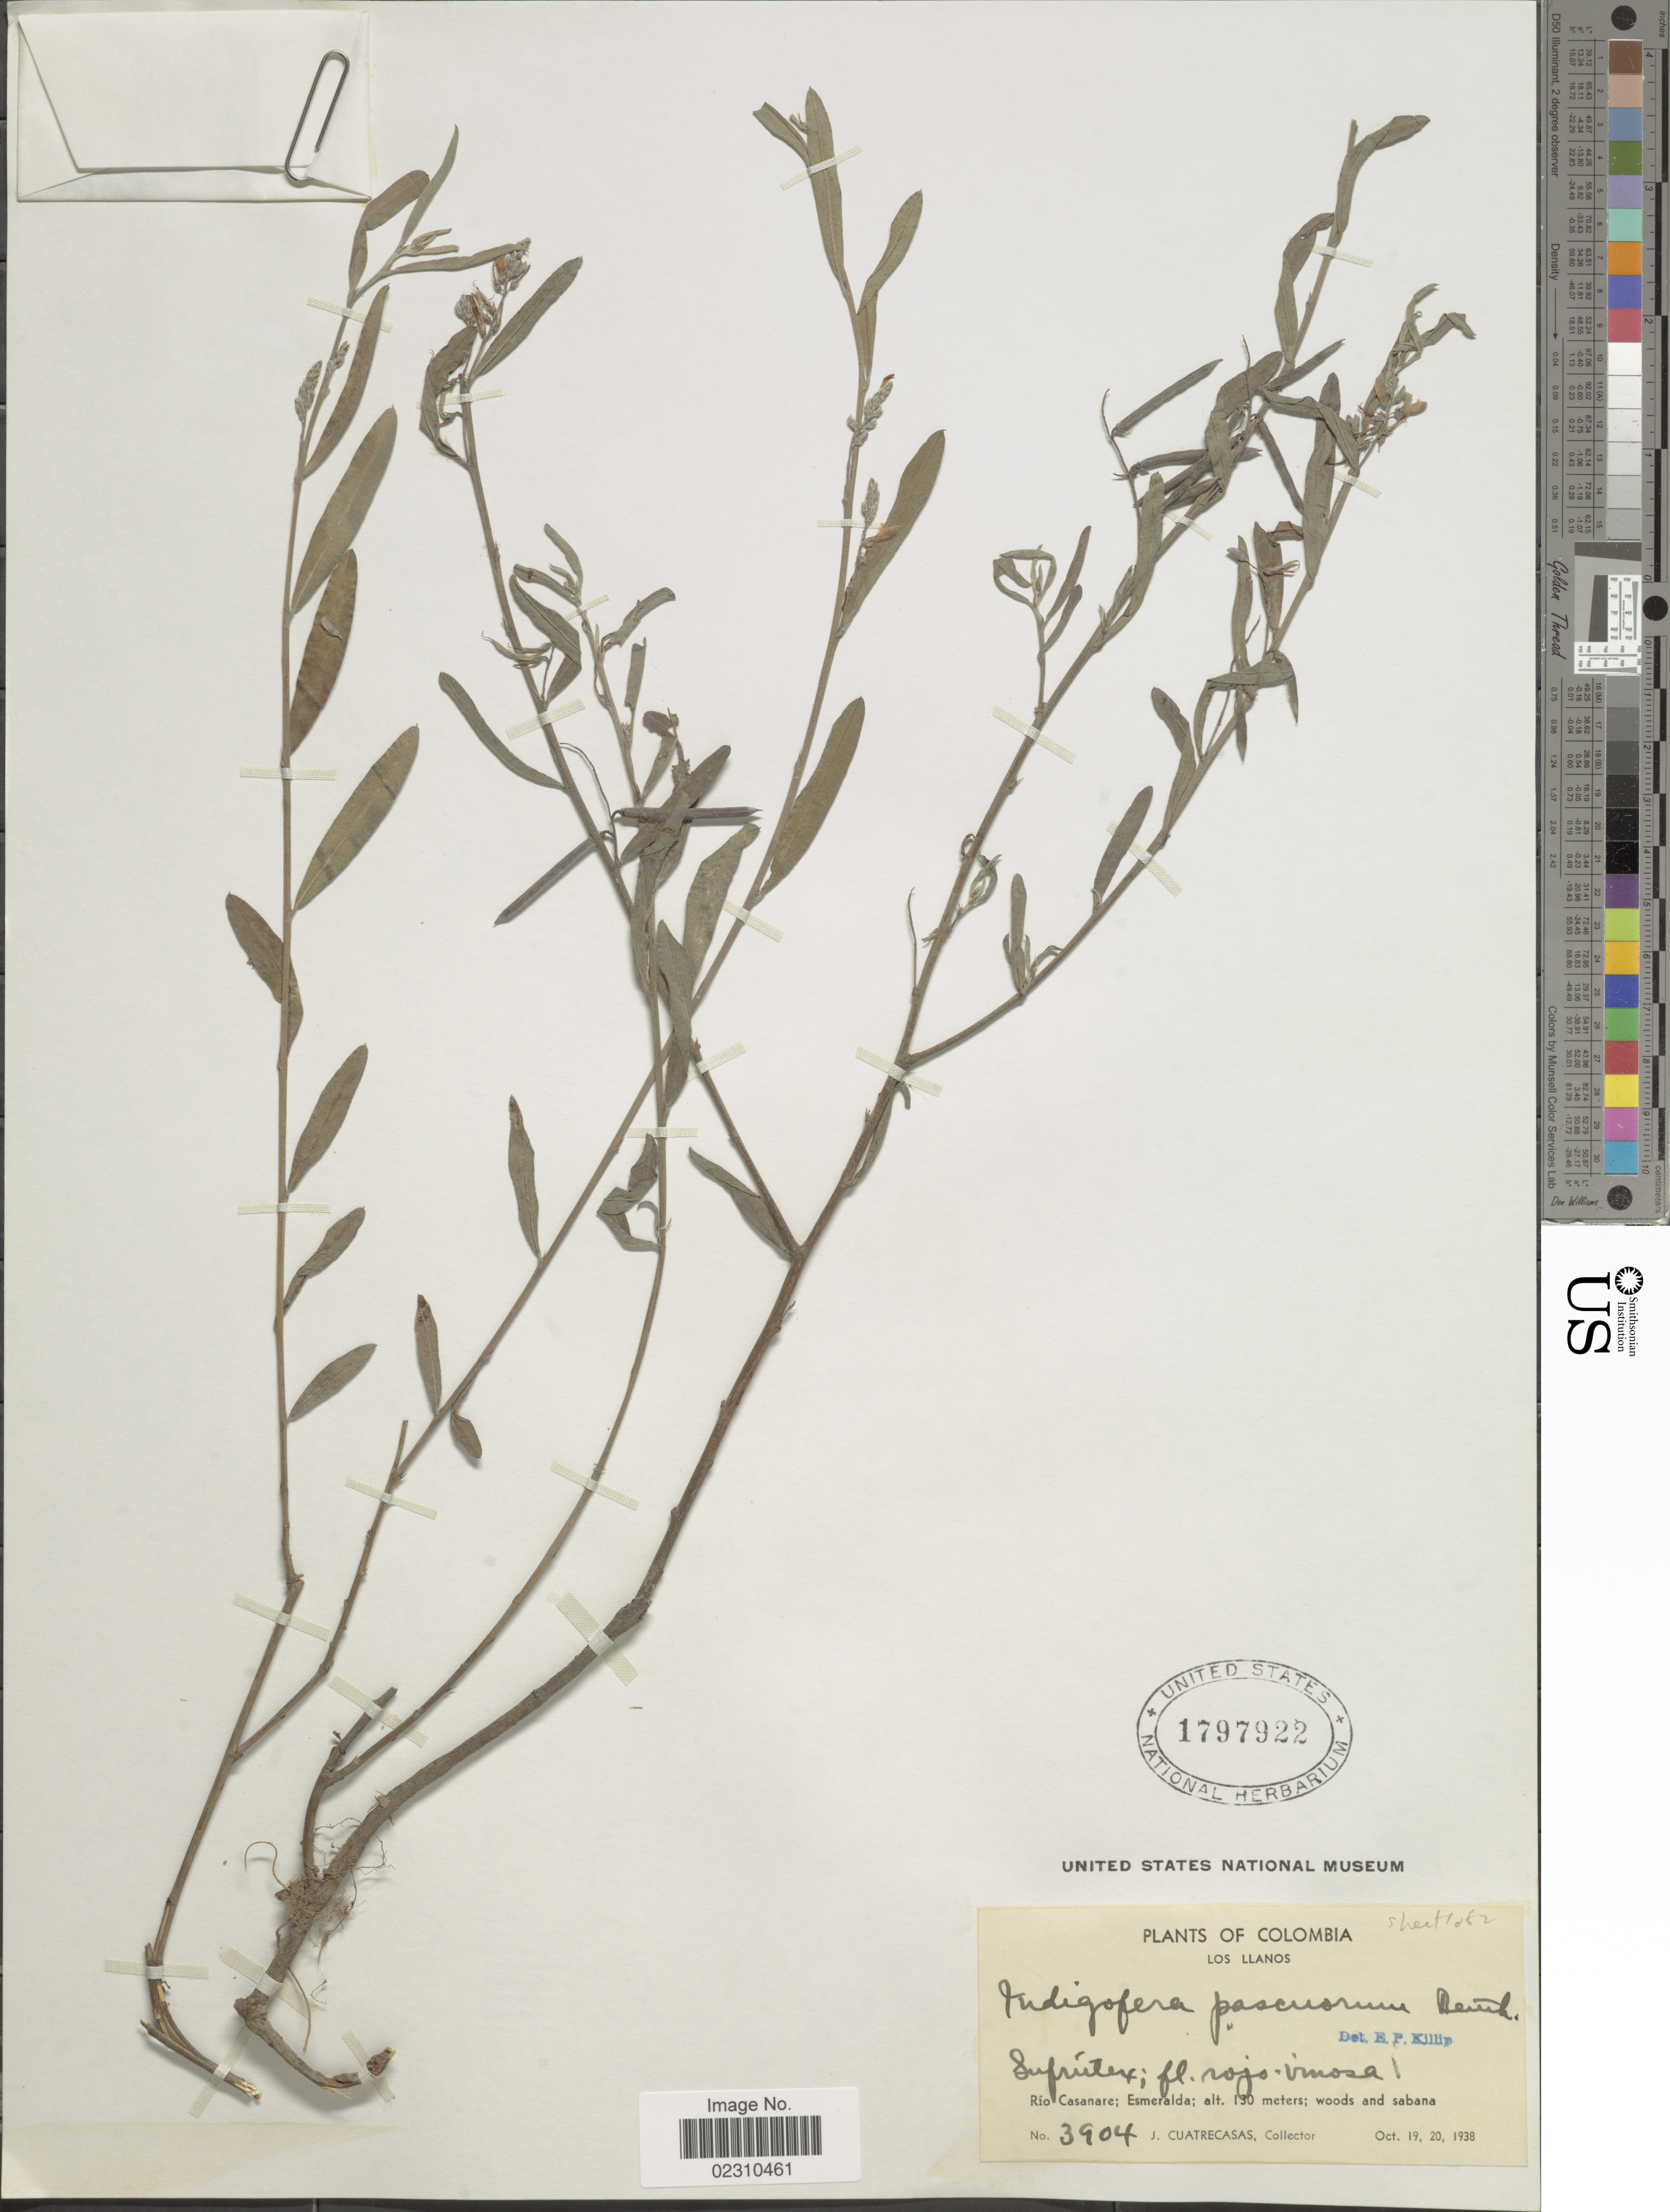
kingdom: Plantae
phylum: Tracheophyta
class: Magnoliopsida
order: Fabales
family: Fabaceae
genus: Indigofera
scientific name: Indigofera pascuorum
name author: Benth.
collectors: J. Cuatrecasas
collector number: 3904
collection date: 1938-10-19/1938-10-20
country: Colombia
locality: Colombia, Los Llanos, Rio Casanare: Esmeralda.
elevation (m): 130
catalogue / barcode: US 1797922